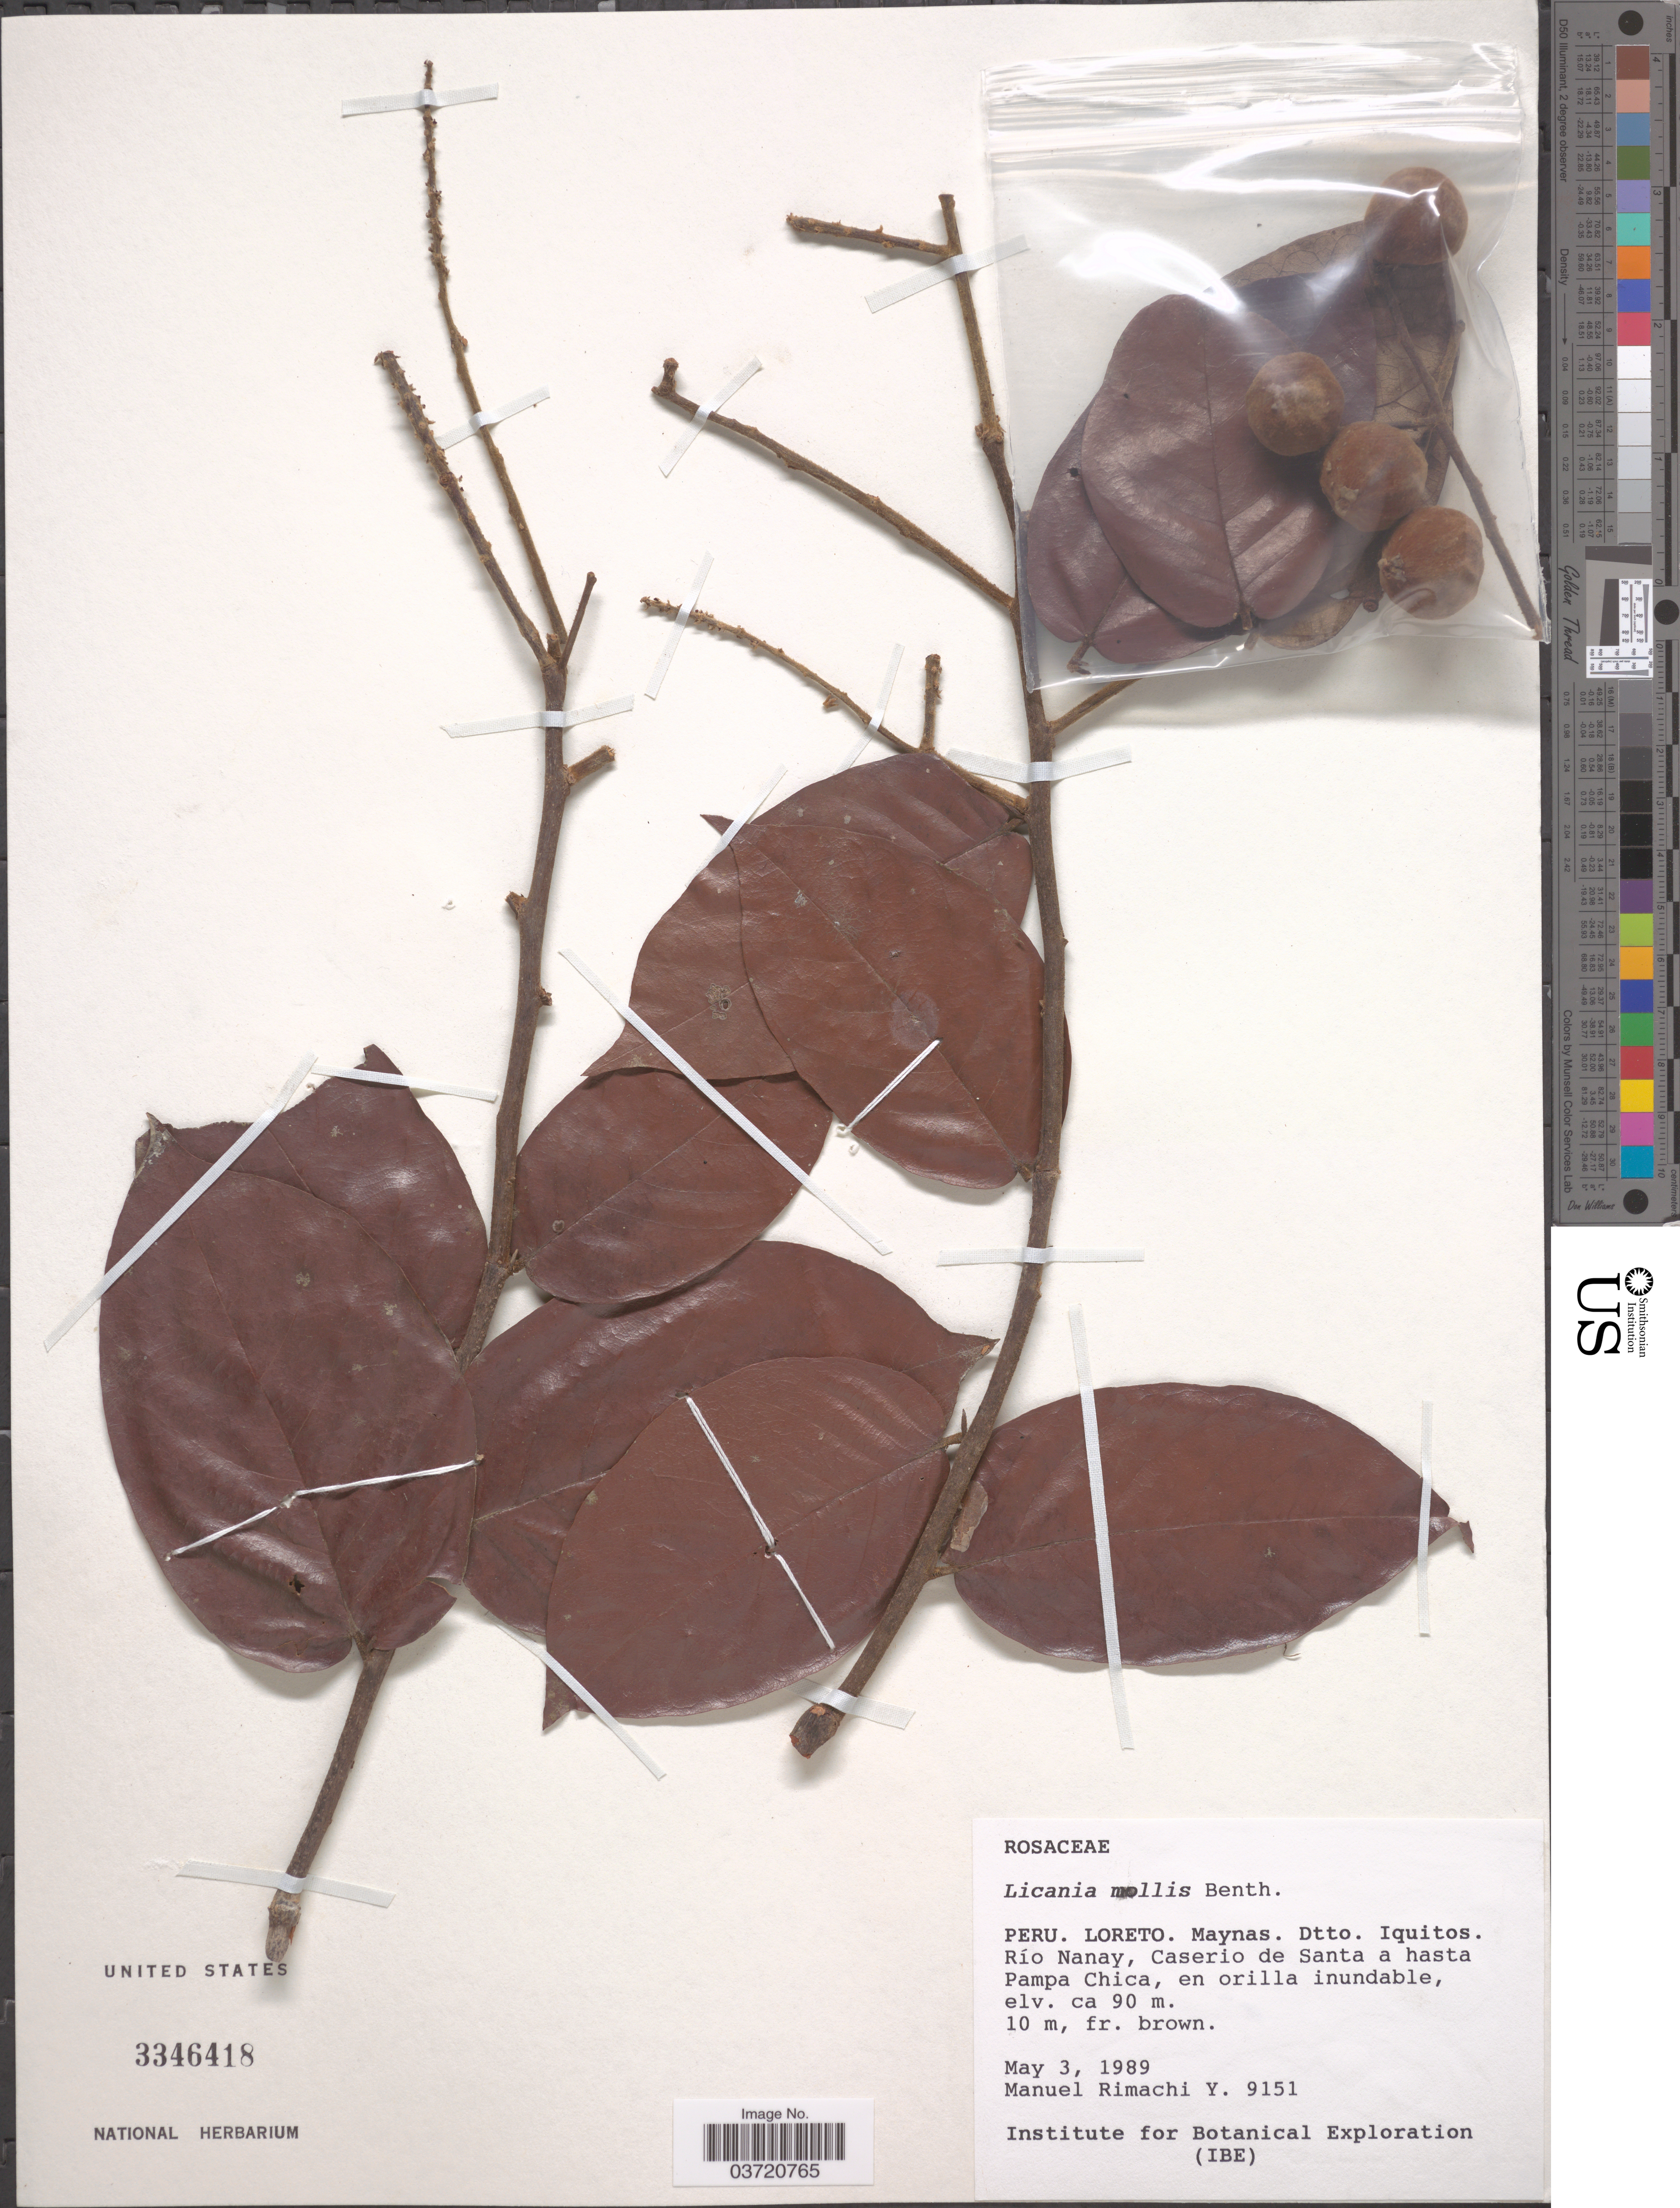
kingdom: Plantae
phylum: Tracheophyta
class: Magnoliopsida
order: Malpighiales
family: Chrysobalanaceae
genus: Licania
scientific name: Licania mollis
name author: Benth.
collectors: M. Rimachi Y.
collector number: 9151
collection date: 1989-05-03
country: Peru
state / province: Loreto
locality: Maynas. Dtto Iquitos. Río Nanay, Caserio de Santa a hasta Pampa Chica.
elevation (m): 90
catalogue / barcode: US 3346418